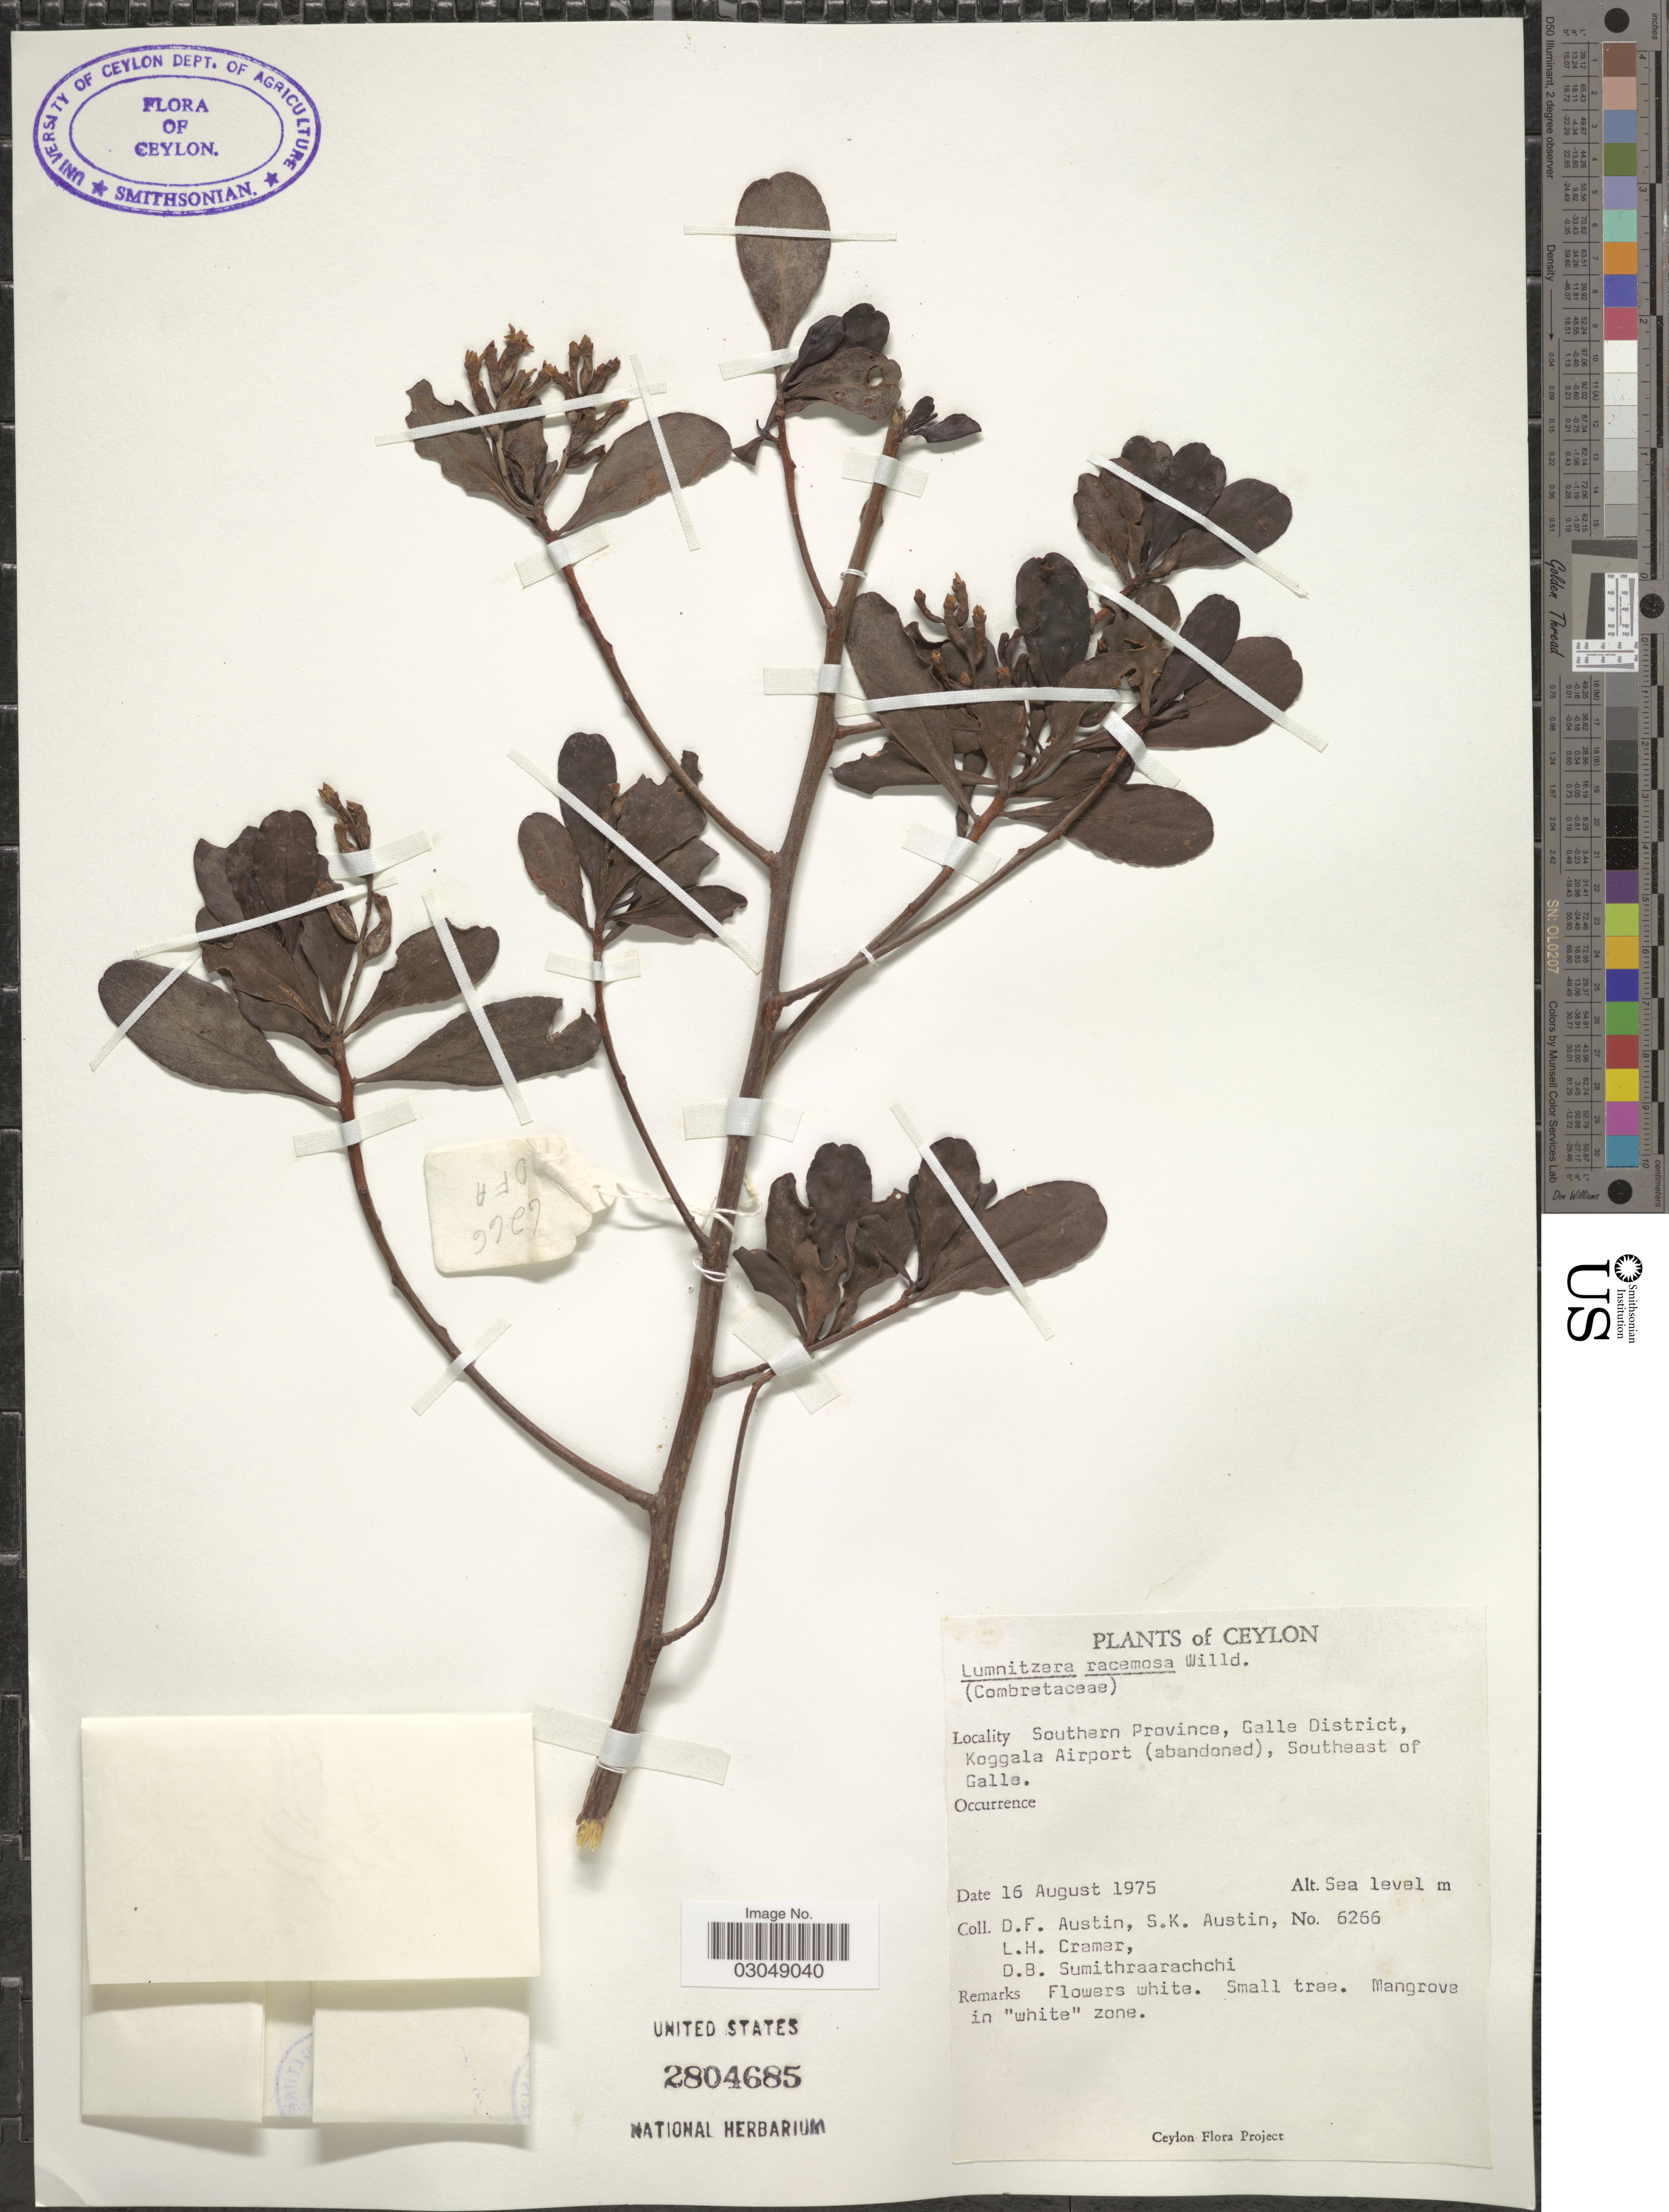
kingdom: Plantae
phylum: Tracheophyta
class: Magnoliopsida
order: Myrtales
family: Combretaceae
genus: Lumnitzera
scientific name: Lumnitzera racemosa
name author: Willd.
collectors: D. Austin, S. Austin, L. H. Cramer & D. B. Sumithraarachchi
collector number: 6266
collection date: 1975-08-16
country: Sri Lanka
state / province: Southern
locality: Ceylon. Galle District, Koggala Airport (abandoned), Southeast of Galle.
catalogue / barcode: US 2804685